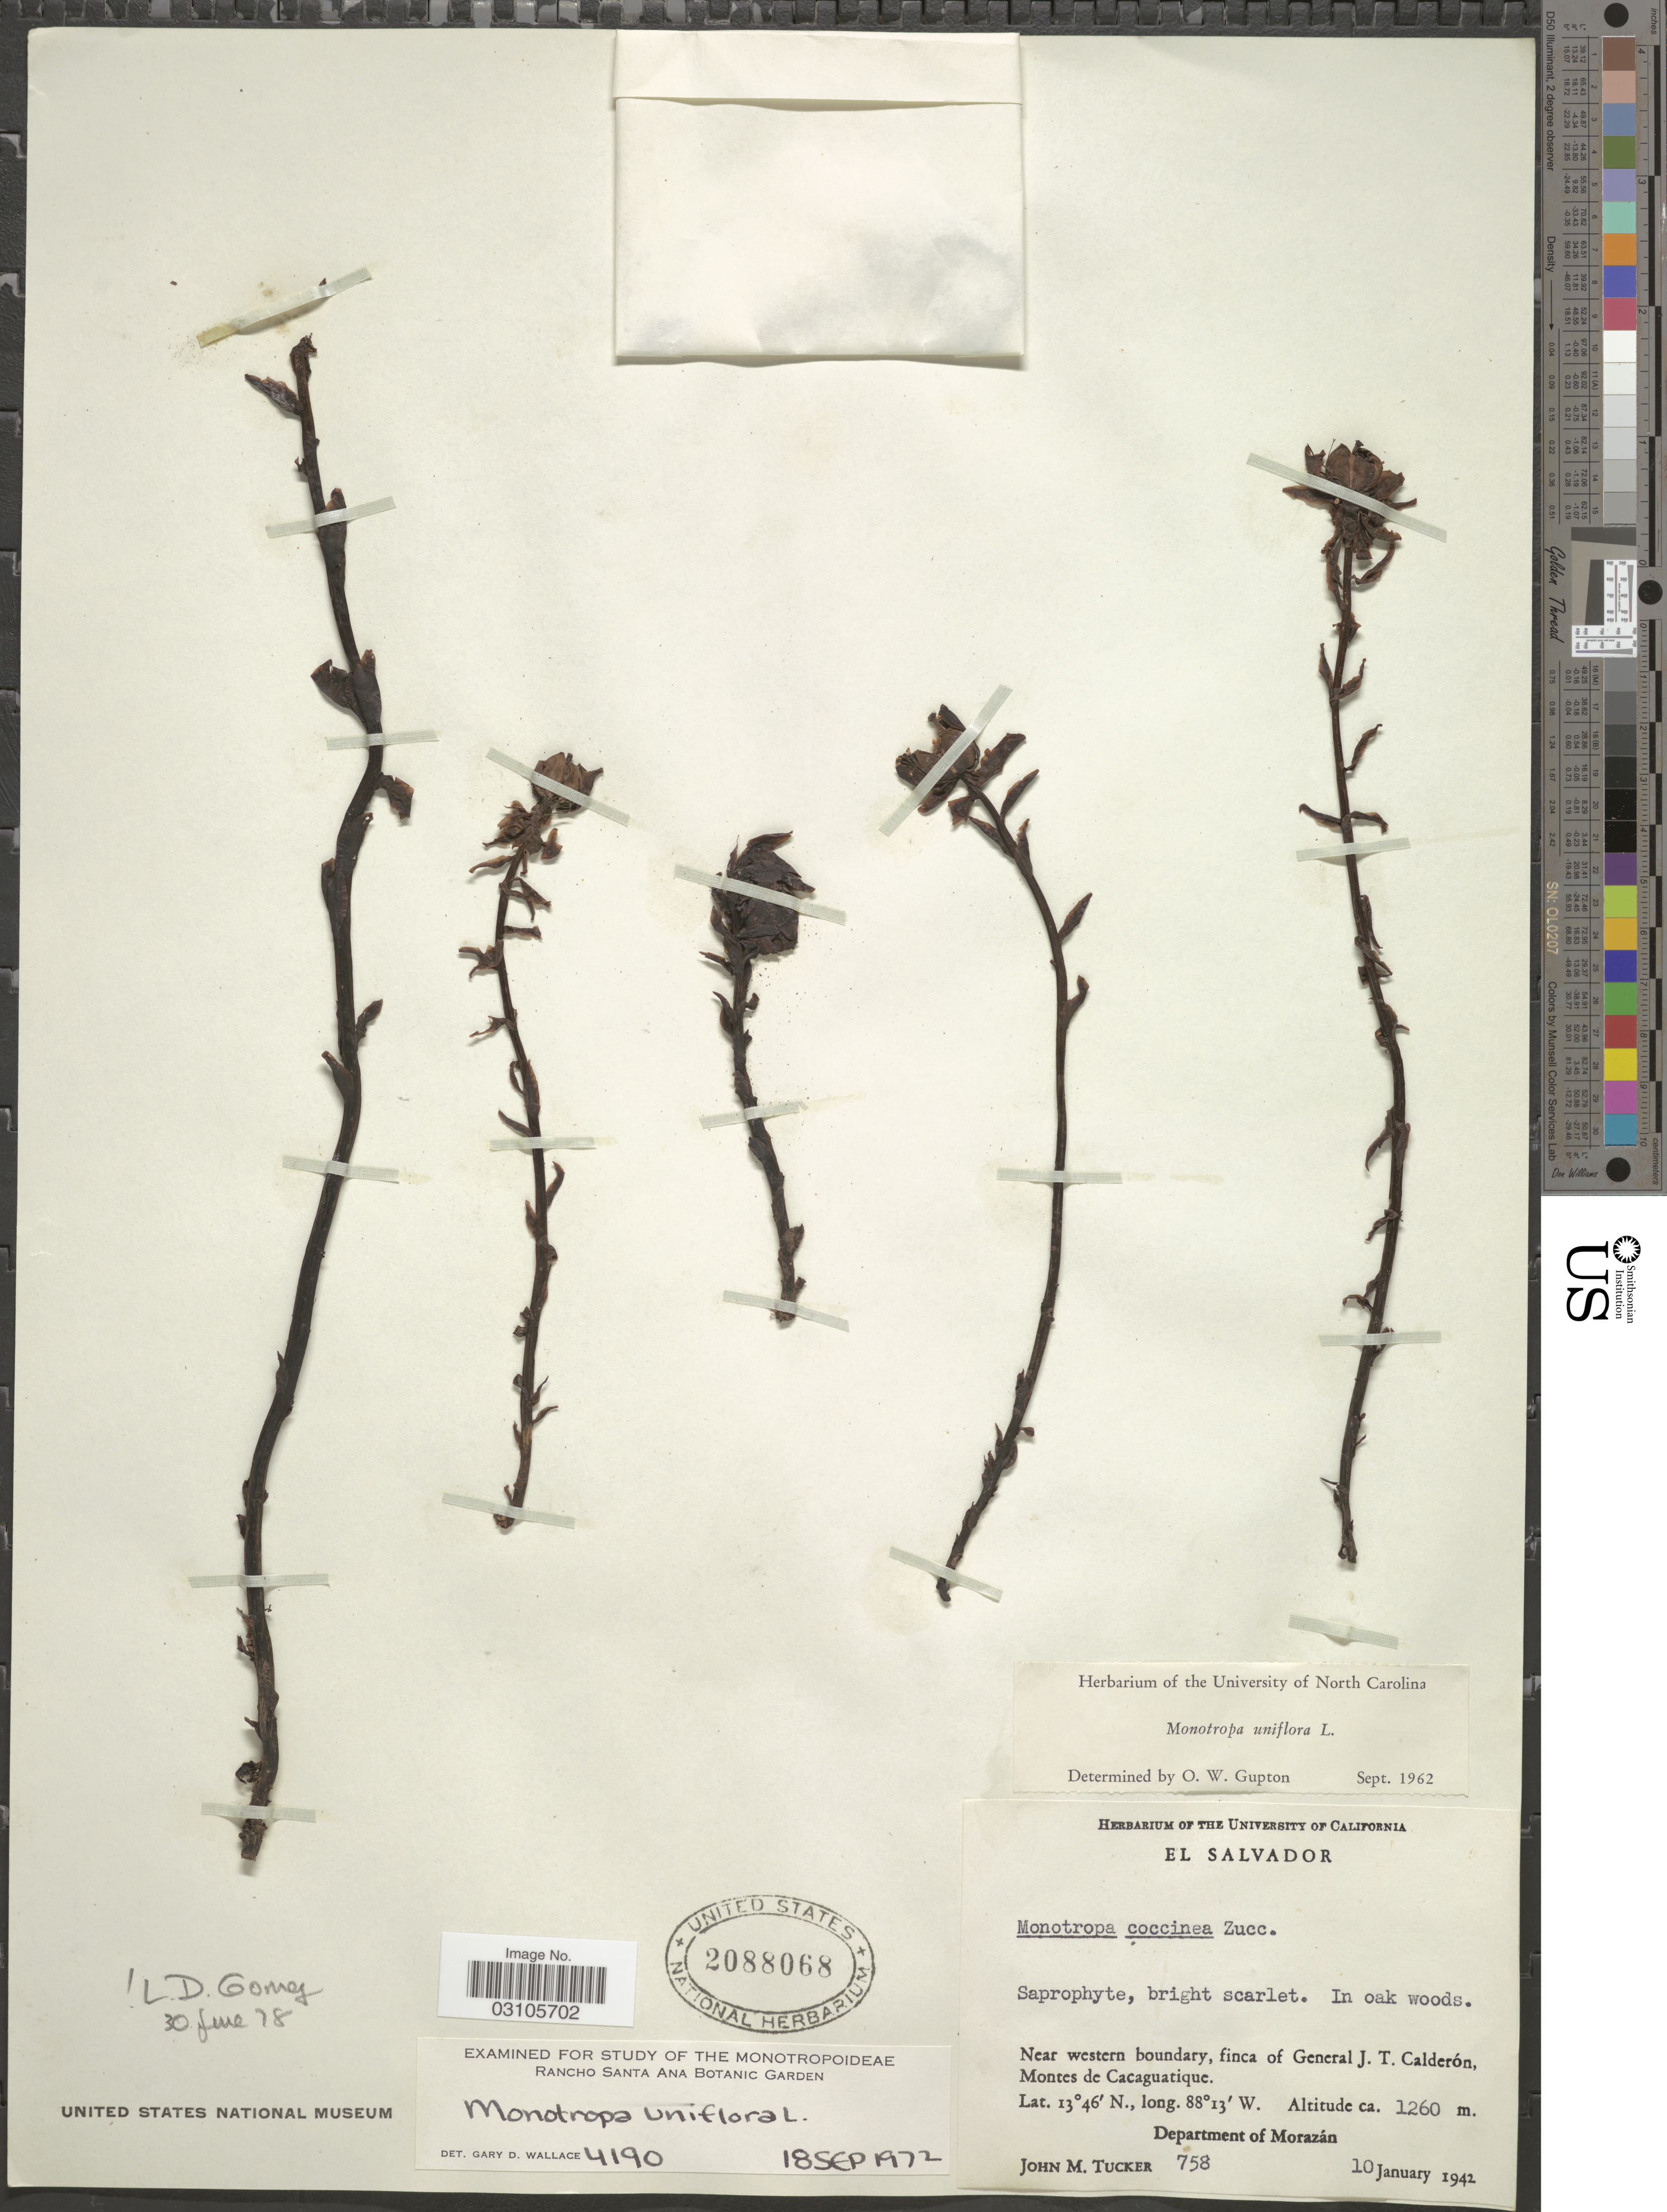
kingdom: Plantae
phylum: Tracheophyta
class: Magnoliopsida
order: Ericales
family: Ericaceae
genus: Monotropa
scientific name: Monotropa uniflora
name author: L.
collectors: J. M. Tucker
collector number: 758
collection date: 1942-01-10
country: El Salvador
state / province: Morazan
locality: Near western boundary, finca of General J. T. Calderón, Montes de Cacaguatique.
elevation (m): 1260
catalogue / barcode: US 2088068